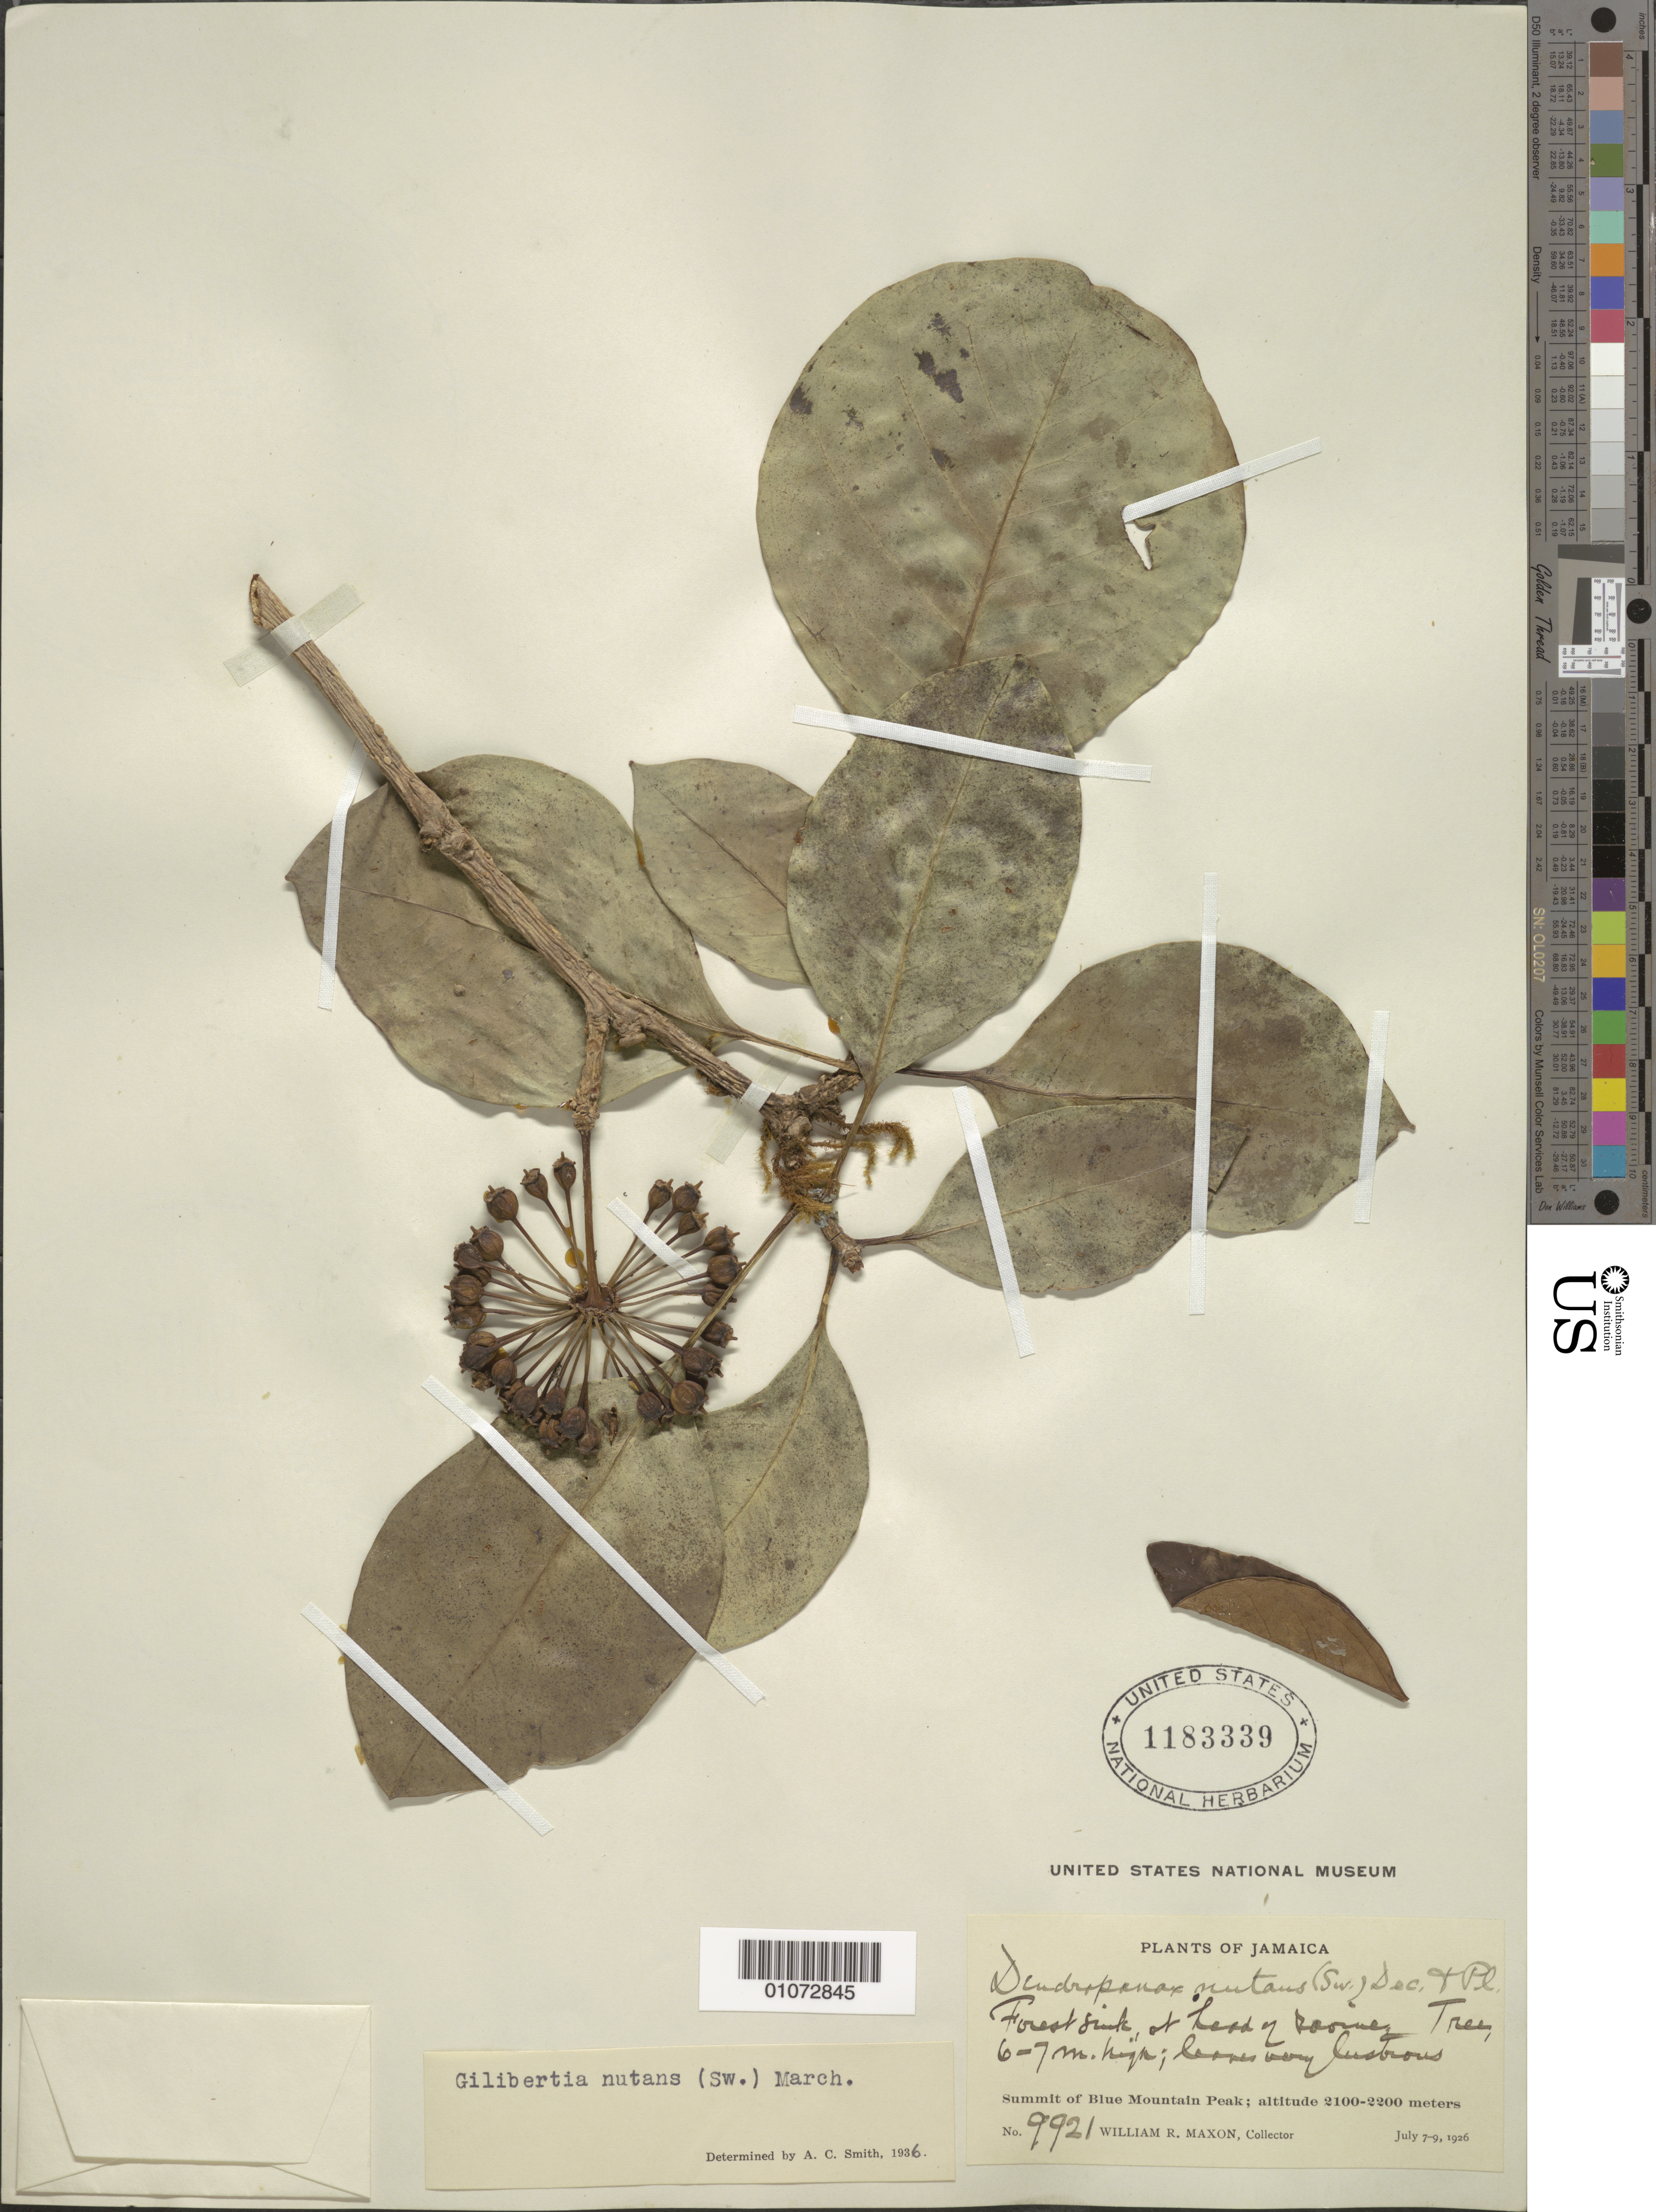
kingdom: Plantae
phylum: Tracheophyta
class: Magnoliopsida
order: Apiales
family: Araliaceae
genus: Dendropanax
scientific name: Dendropanax nutans var. nutans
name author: (Sw.) Decne. & Planch.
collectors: W. R. Maxon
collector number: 9921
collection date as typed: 07 Jul 1926 to 09 Jul 1926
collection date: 1926-07-07/1926-07-09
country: Jamaica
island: Jamaica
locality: Summit of Blue Mountain Peak; forest sink at head of Rooney? Tree.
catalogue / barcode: US 1183339